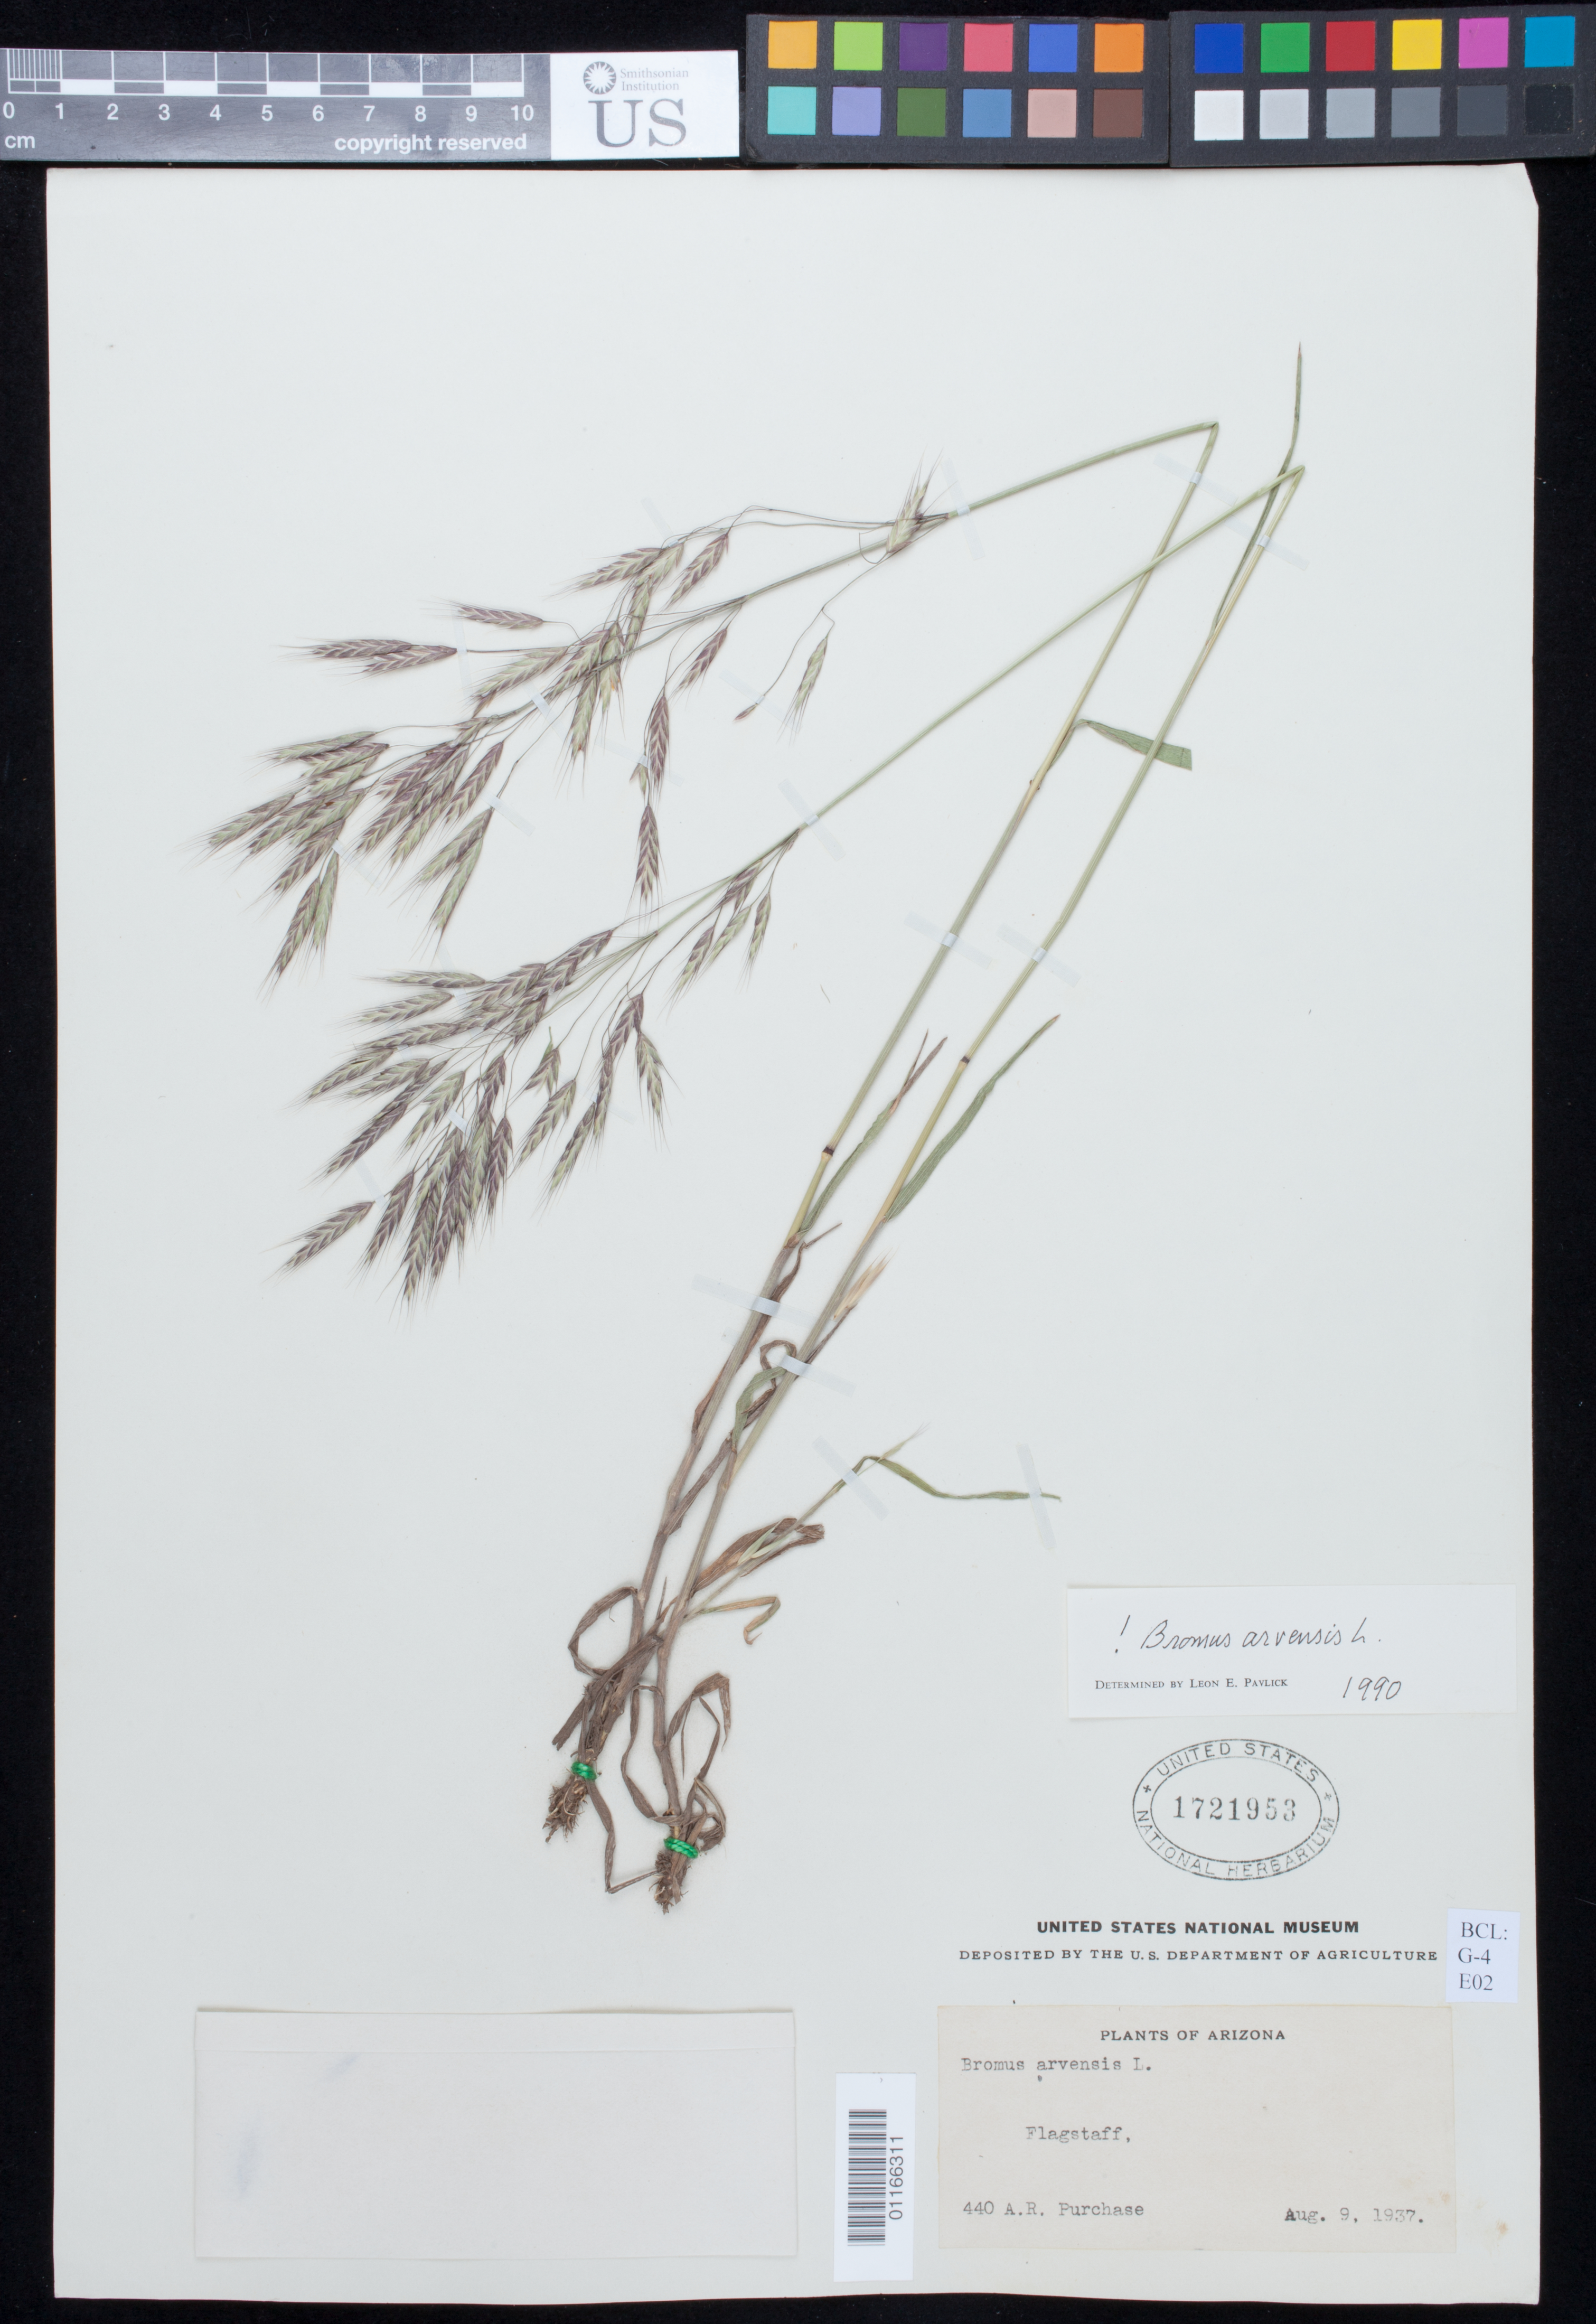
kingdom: Plantae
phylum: Tracheophyta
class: Liliopsida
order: Poales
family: Poaceae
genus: Bromus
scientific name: Bromus arvensis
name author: L.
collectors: A. Purchase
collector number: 440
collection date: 1937-08-09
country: United States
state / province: Arizona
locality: Flagstaff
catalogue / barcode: US 1721953